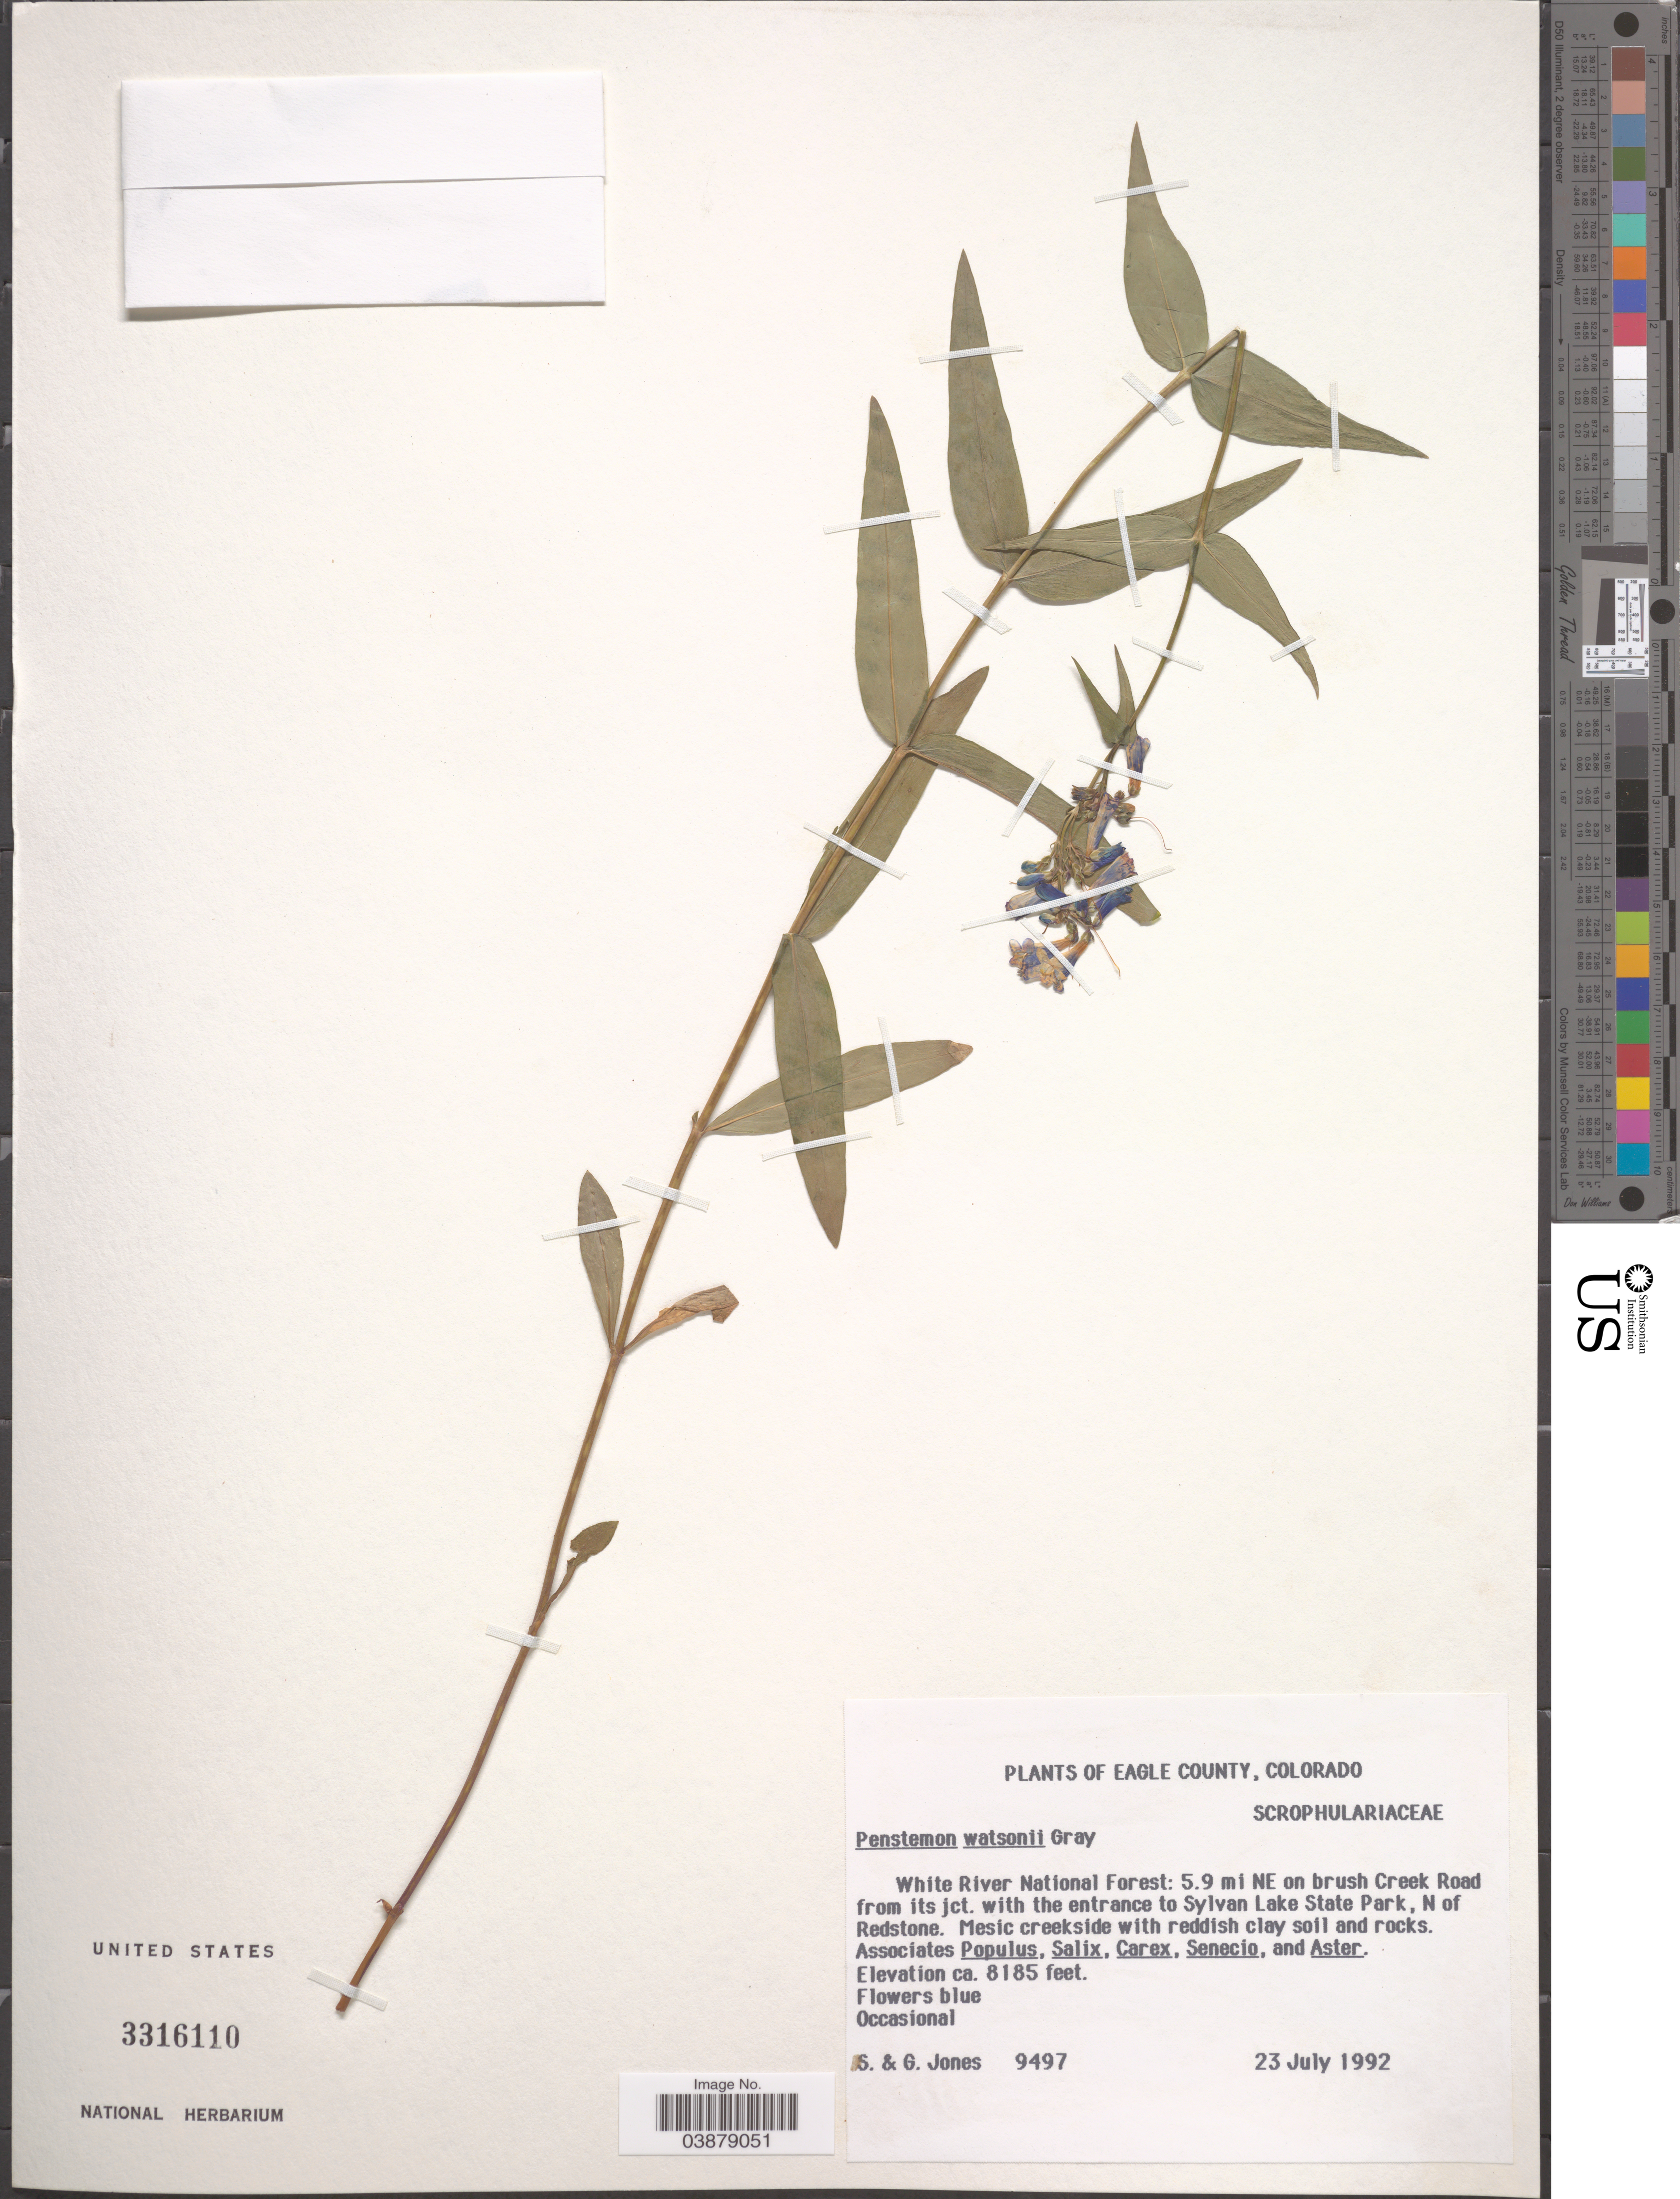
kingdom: Plantae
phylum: Tracheophyta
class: Magnoliopsida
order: Lamiales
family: Plantaginaceae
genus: Penstemon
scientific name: Penstemon watsonii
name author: A. Gray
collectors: S. Jones & G. Jones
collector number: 9497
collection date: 1992-07-23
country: United States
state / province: Colorado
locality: Eagle County. White River National Forest: 5.9 mi NE on brush Creek Road from its jct. with the entrance to Sylvan Lake State Park, N of Redstone.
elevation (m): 2495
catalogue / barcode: US 3316110